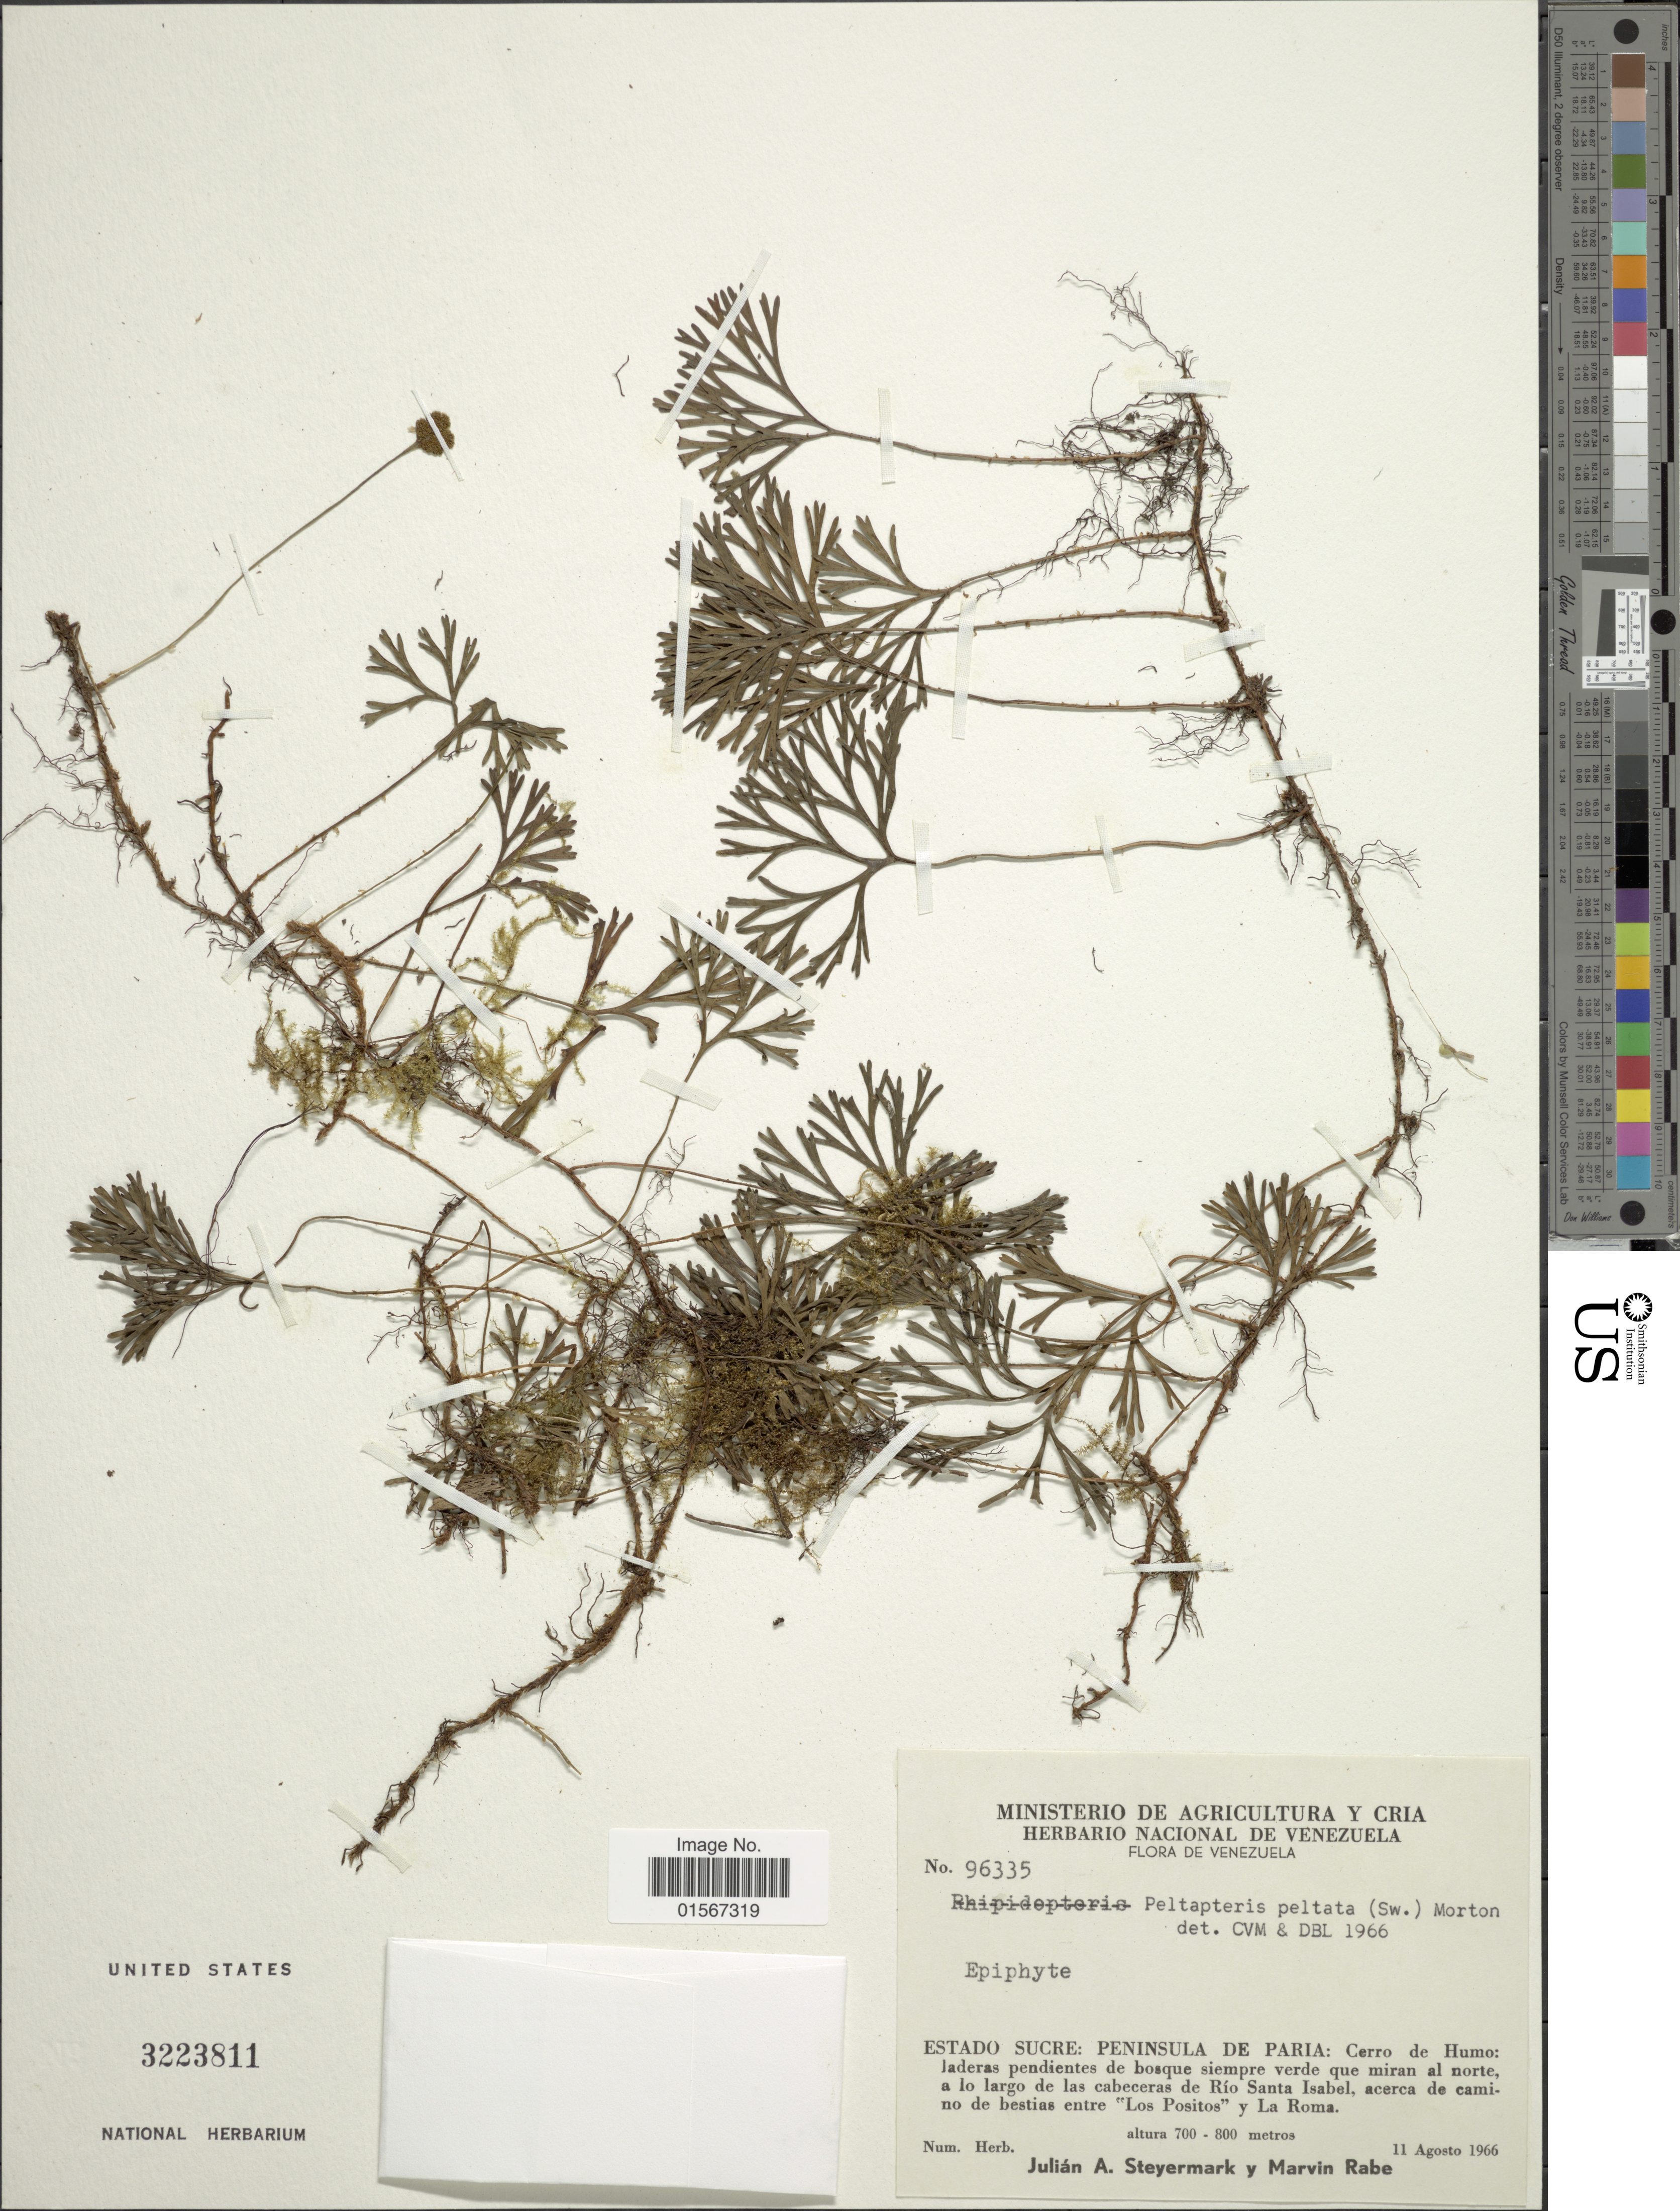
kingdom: Plantae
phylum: Tracheophyta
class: Polypodiopsida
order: Polypodiales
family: Dryopteridaceae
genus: Elaphoglossum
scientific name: Elaphoglossum peltatum f. foeniculaceum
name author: (Hook. & Grev.) Mickel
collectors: J. Steyermark & M. Rabe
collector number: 96335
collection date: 1966-08-11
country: Venezuela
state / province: Sucre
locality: Venezuela, Estado Sucre: Peninsula de Paria: Cerro de Humo: laderas pendientes de bosque siempre verde que miran al norte, a lo largo de las cabeceras de Río Santa Isabel, acerca de camino no de bestias entre "Los Positos" y La Roma.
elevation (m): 700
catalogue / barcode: US 3223811